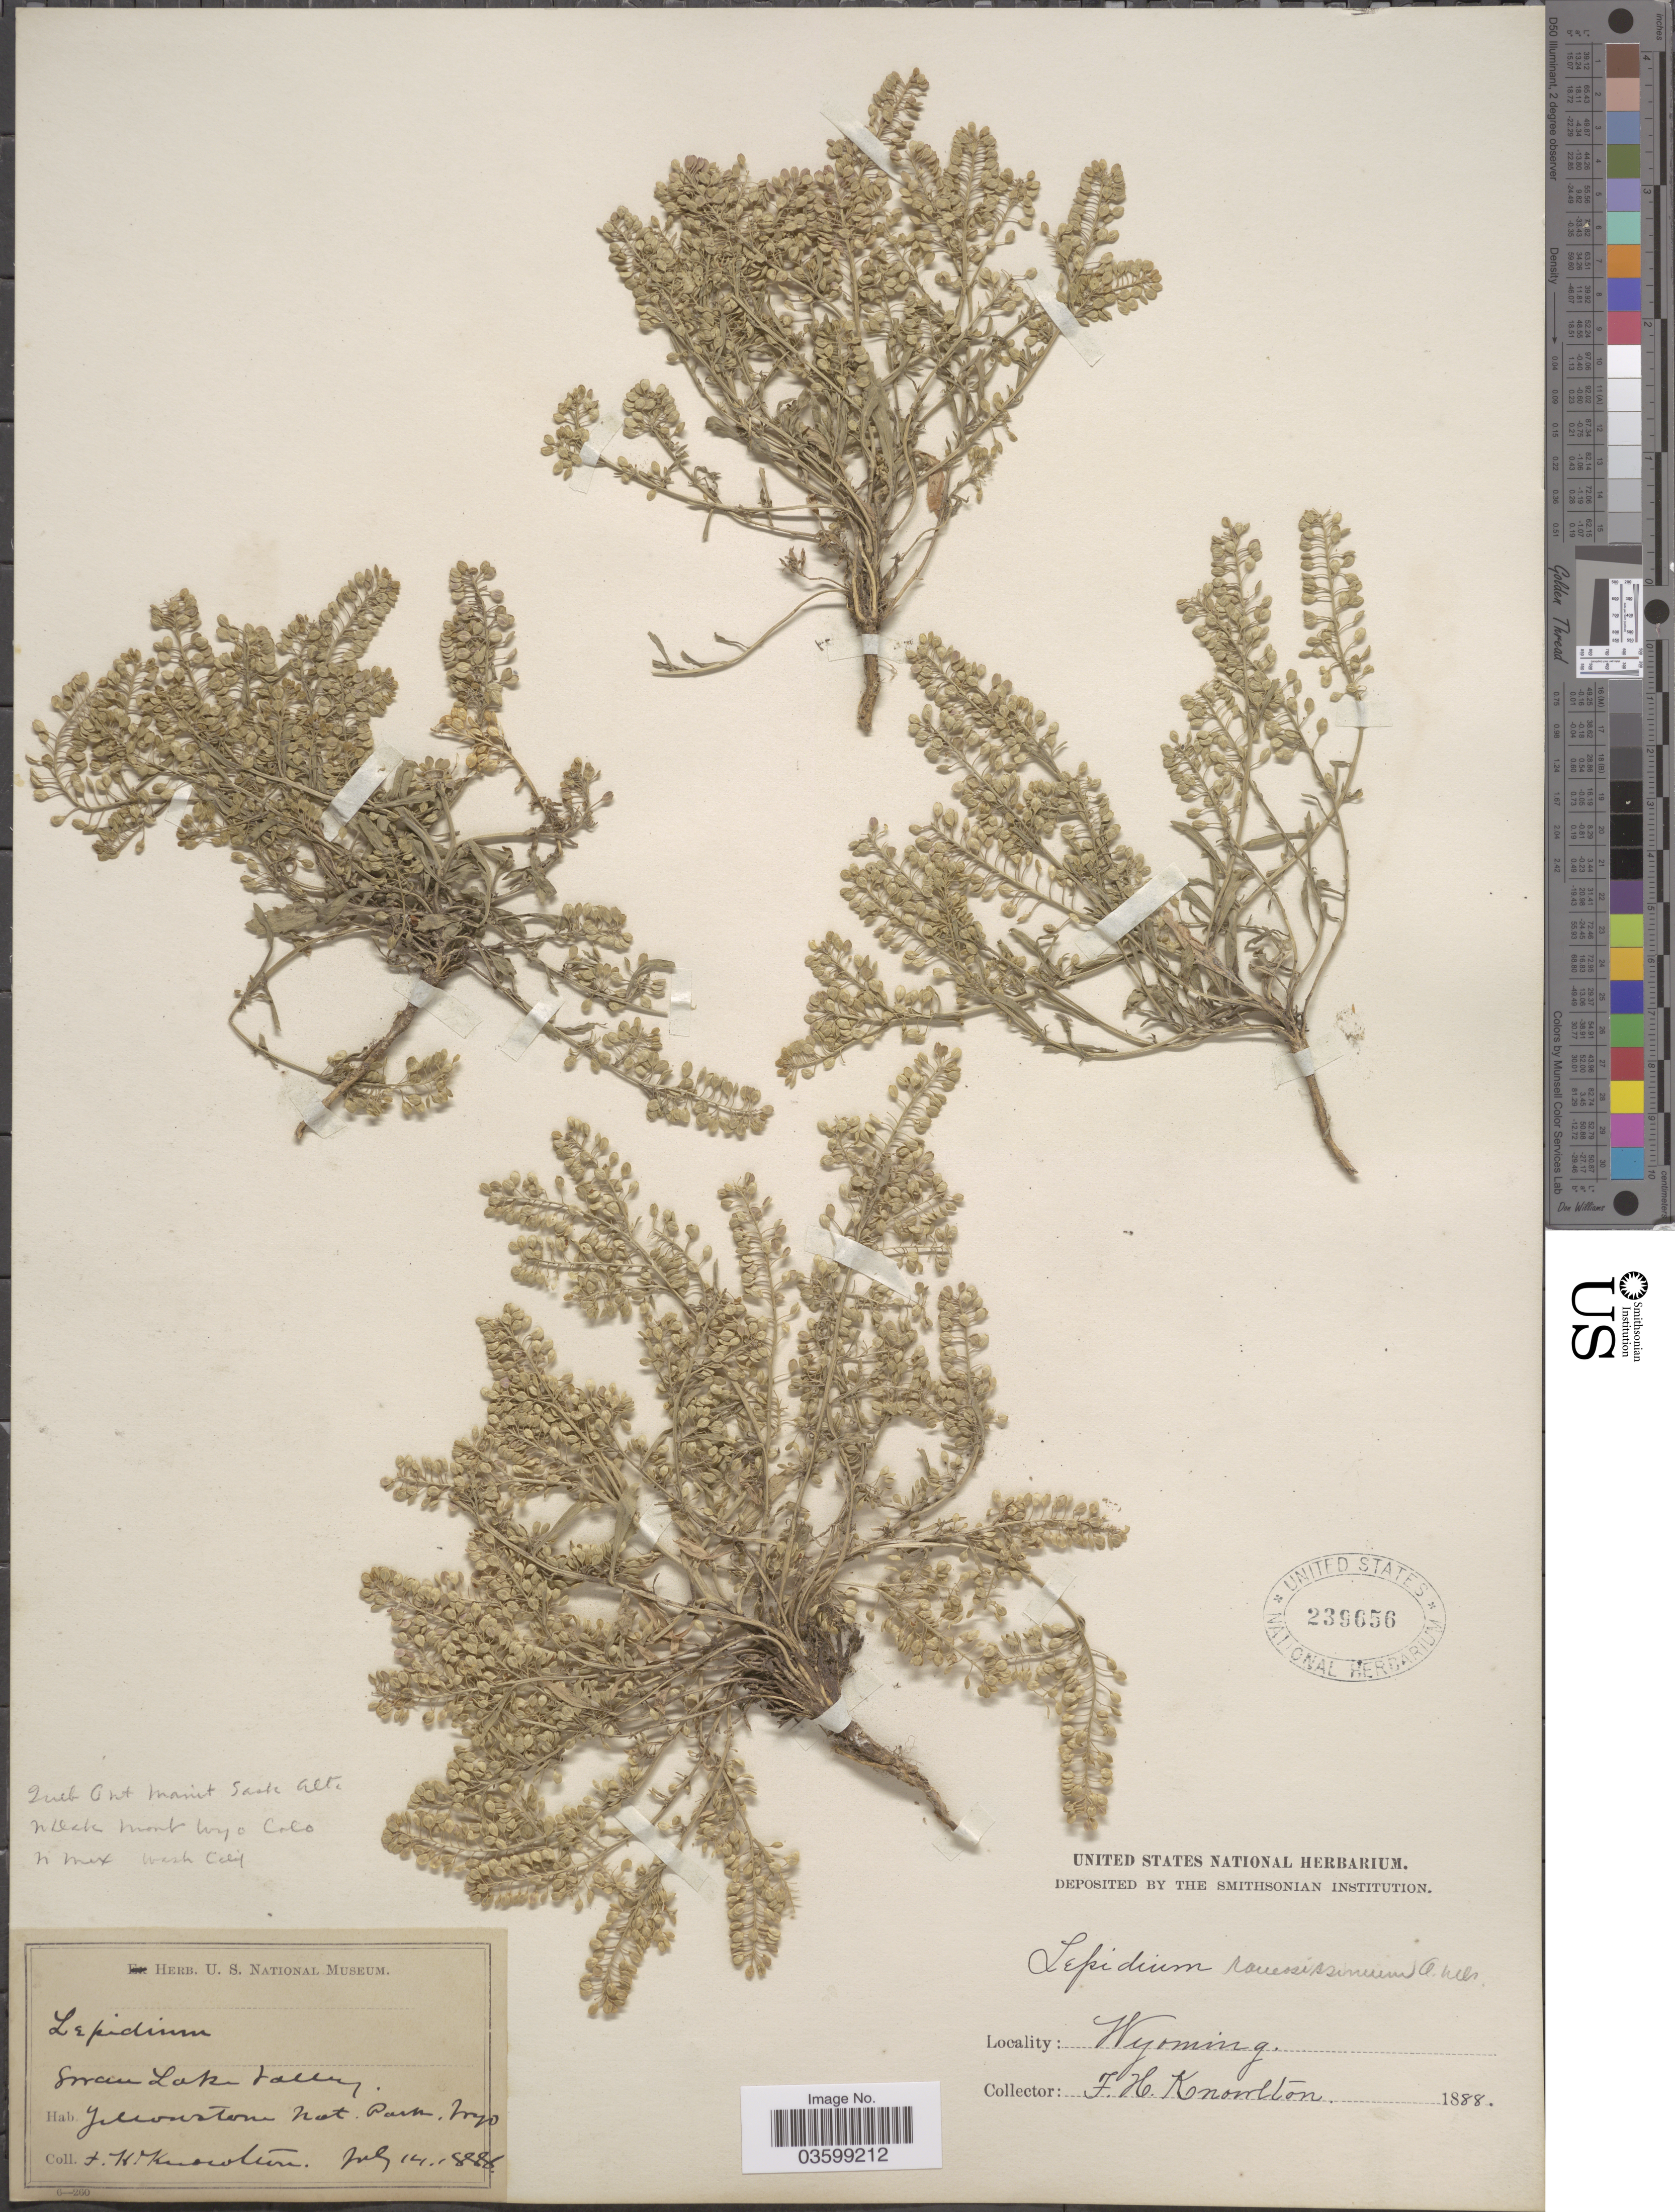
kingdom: Plantae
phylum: Tracheophyta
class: Magnoliopsida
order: Brassicales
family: Brassicaceae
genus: Lepidium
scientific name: Lepidium ramosissimum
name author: A. Nelson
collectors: F. H. Knowlton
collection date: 1888-07-14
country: United States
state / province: Wyoming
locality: Swan Lake Valley. Yellowstone Nat. Park.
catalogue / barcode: US 239656